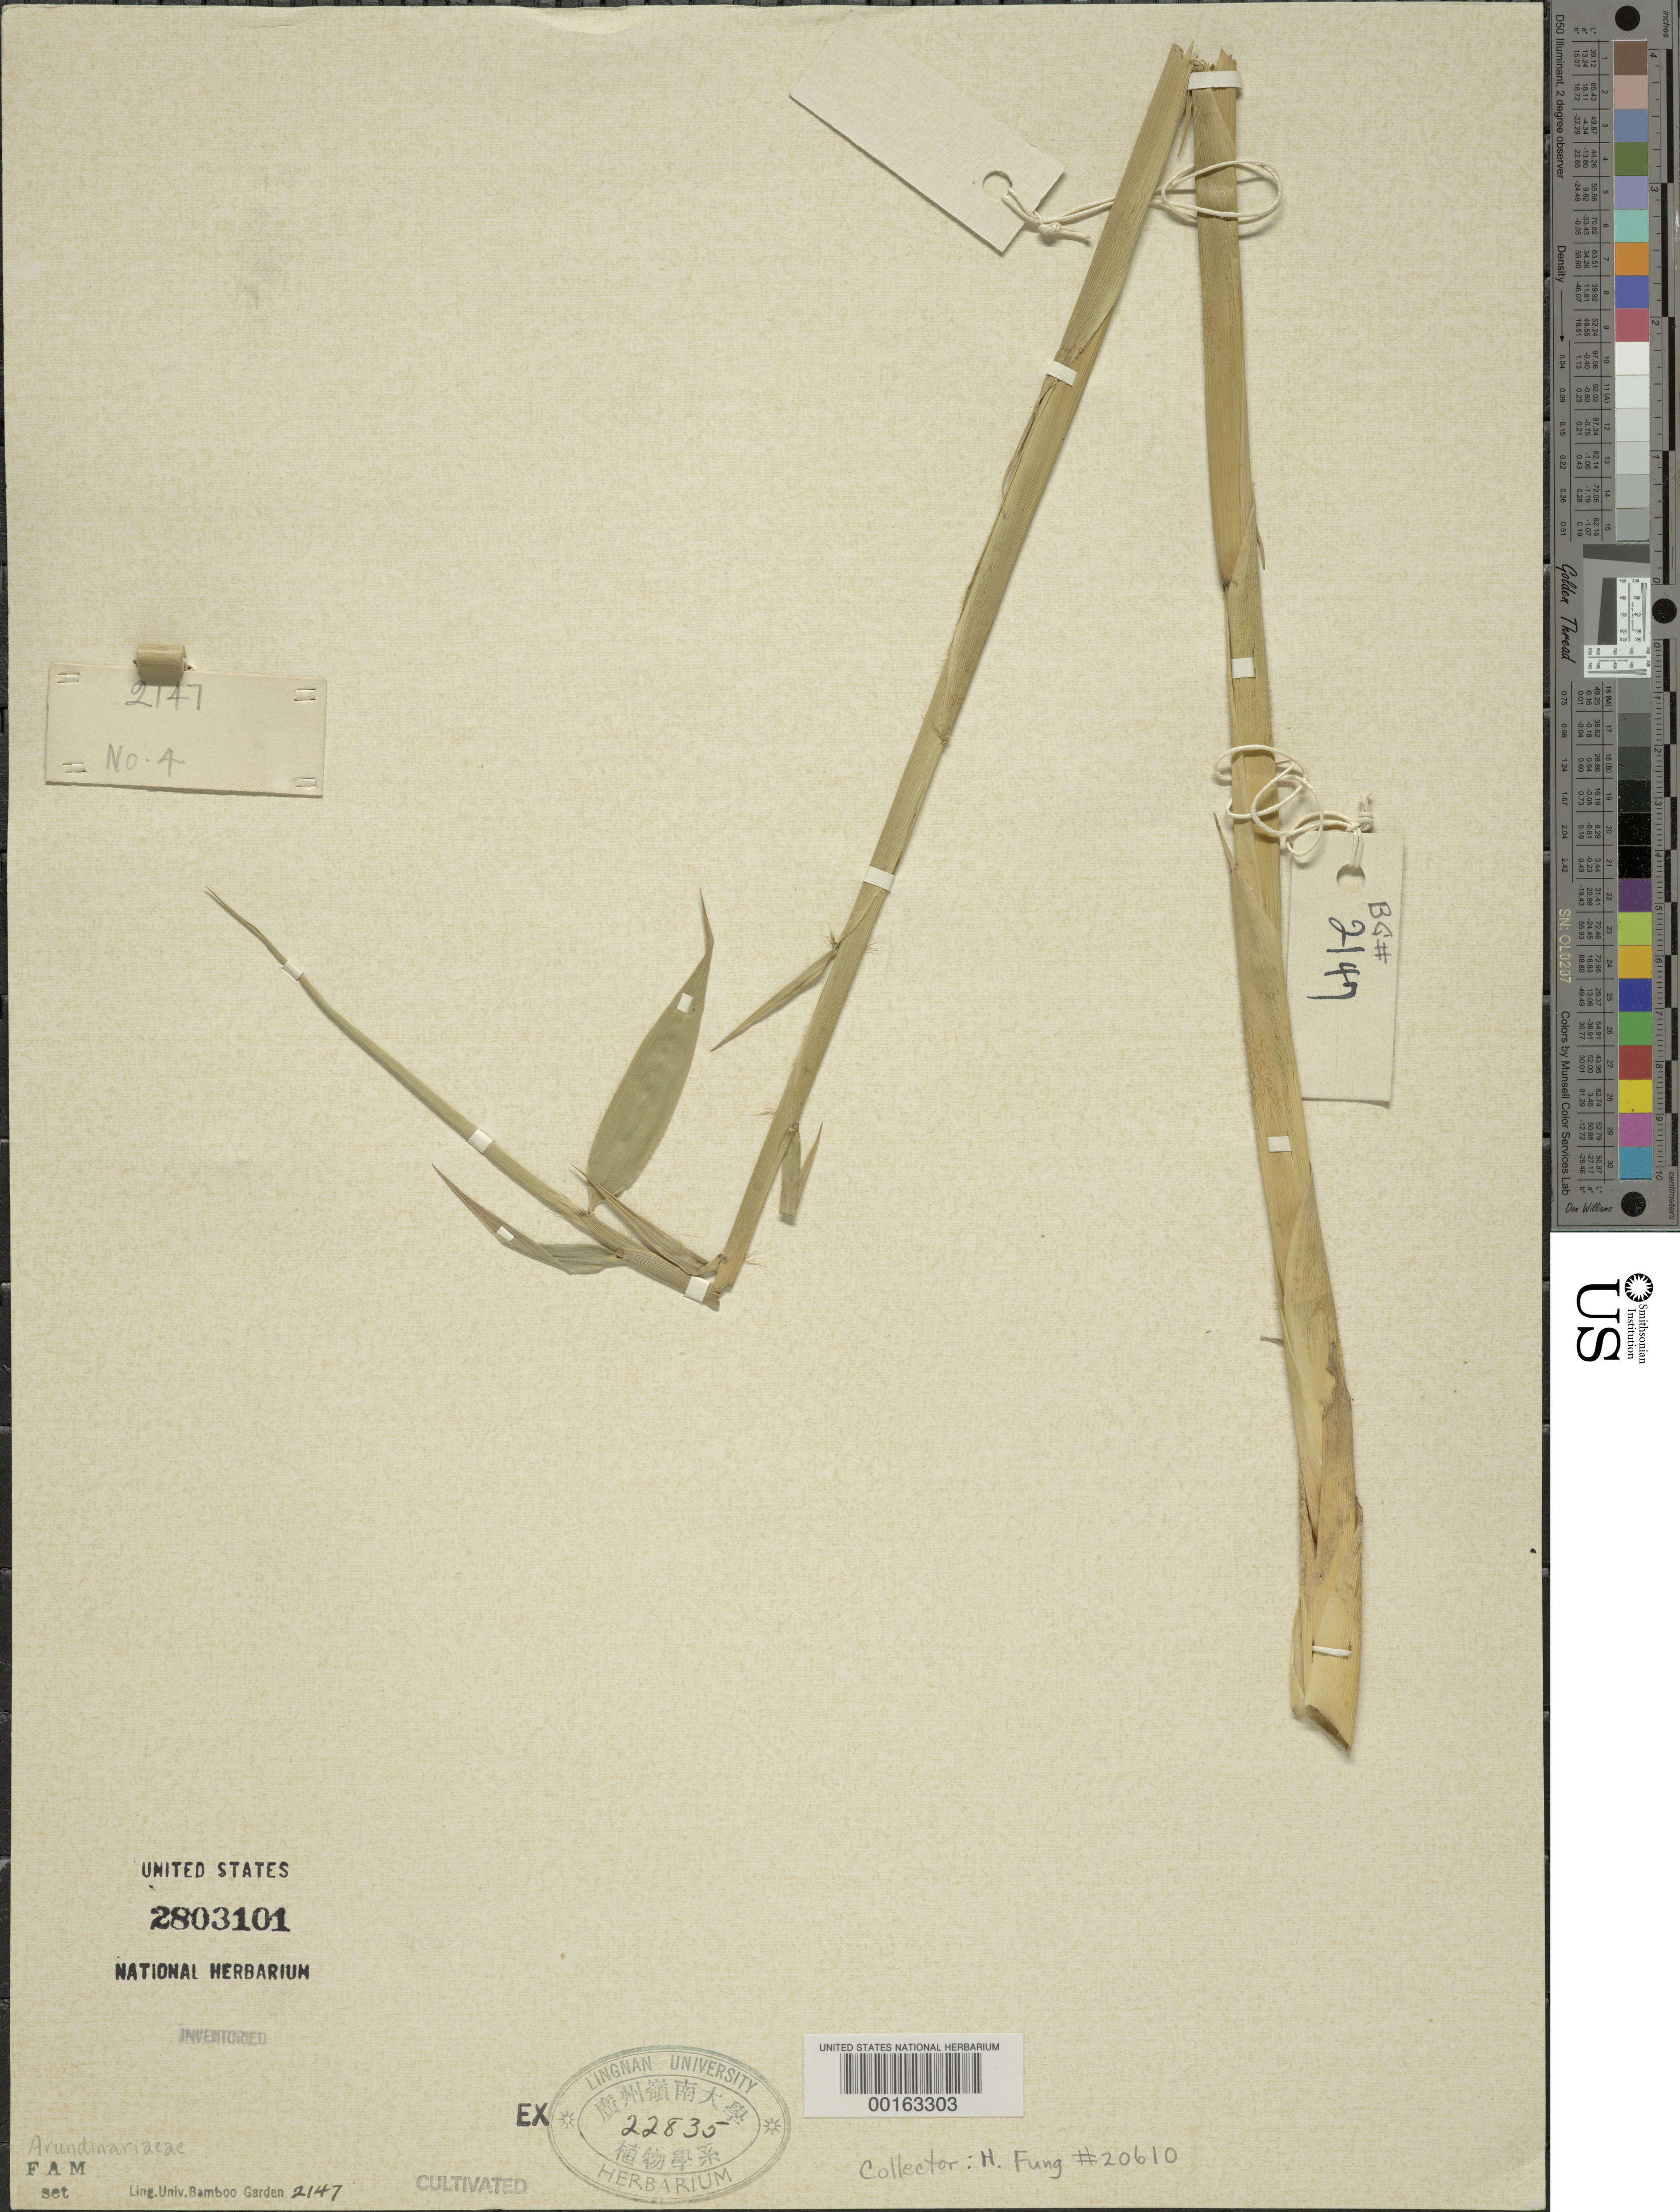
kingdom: Plantae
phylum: Tracheophyta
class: Liliopsida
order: Poales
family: Poaceae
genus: Arundinaria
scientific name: Arundinaria sp.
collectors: H. L. Fung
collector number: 20610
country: China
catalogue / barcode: US 2803101